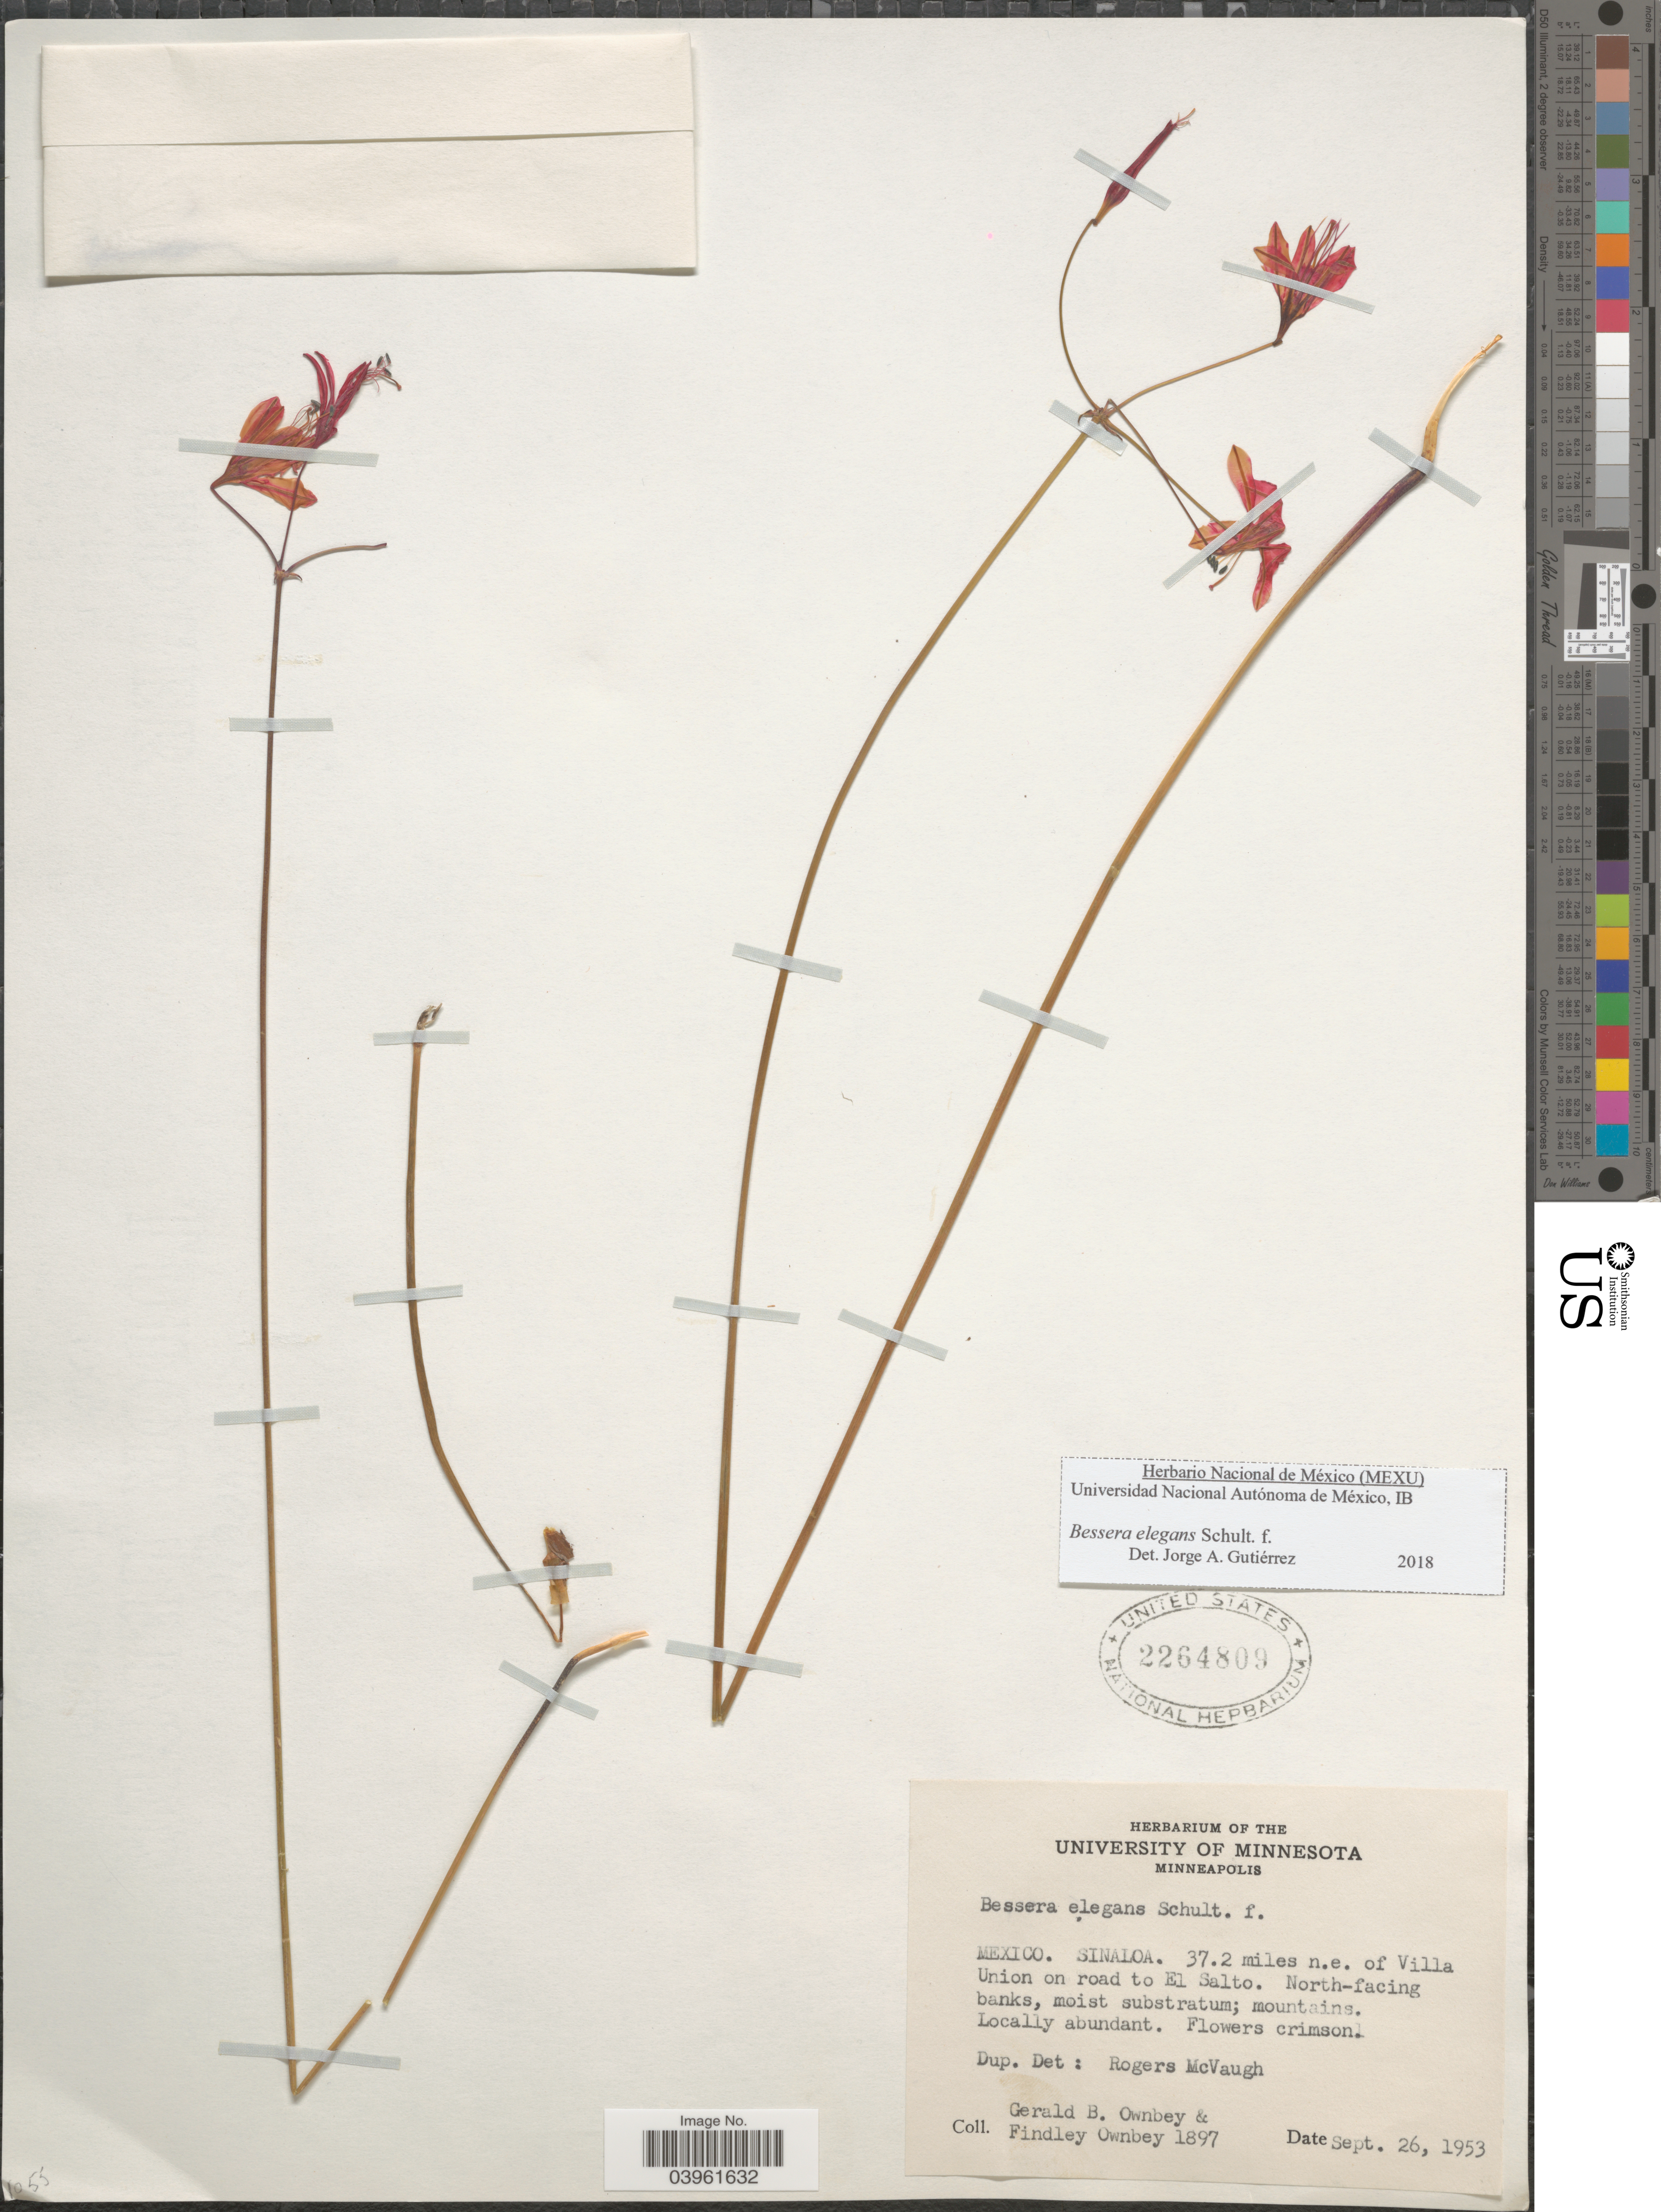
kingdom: Plantae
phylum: Tracheophyta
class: Liliopsida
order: Asparagales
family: Asparagaceae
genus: Bessera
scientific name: Bessera elegans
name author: Schult. f.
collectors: G. B. Ownbey & F. Ownbey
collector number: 1897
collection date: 1953-09-26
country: Mexico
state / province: Sinaloa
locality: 37.2 miles n.e. of Villa Union on road to El Salto. North-facing banks.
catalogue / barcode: US 2264809